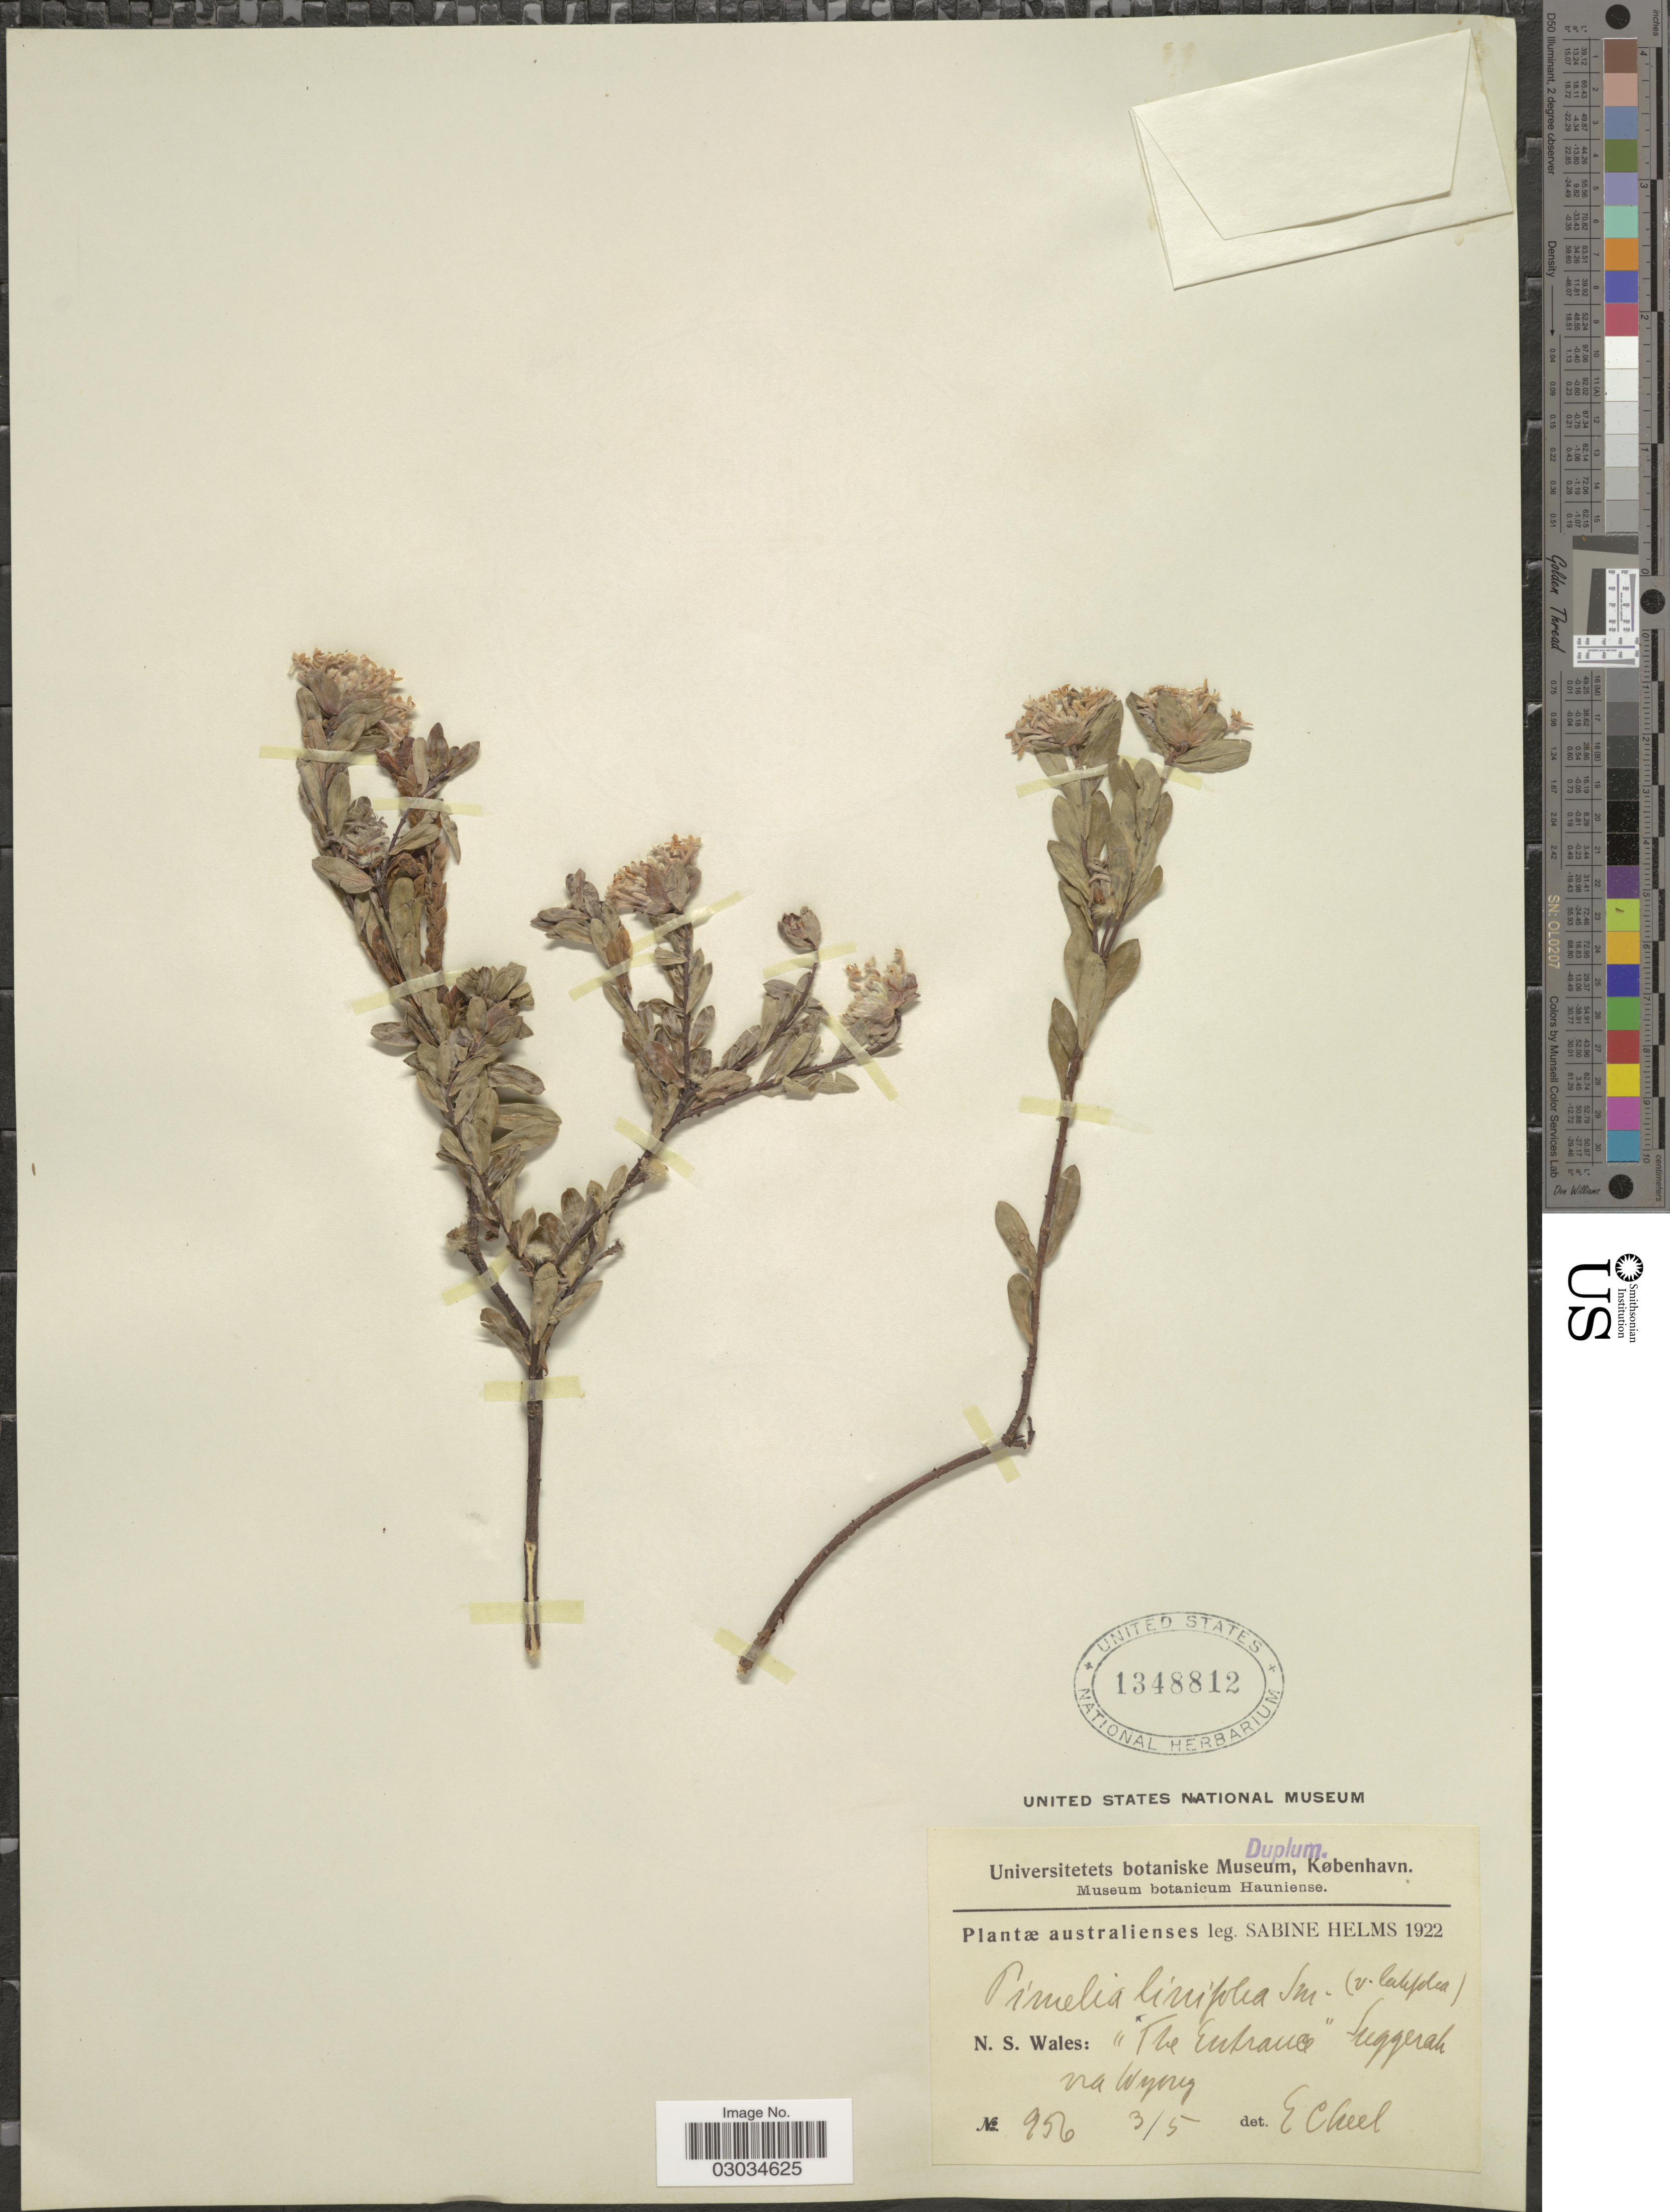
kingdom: Plantae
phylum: Tracheophyta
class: Magnoliopsida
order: Malvales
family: Thymelaeaceae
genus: Pimelea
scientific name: Pimelea linifolia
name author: Sm.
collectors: S. Helms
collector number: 956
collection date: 1922-05-03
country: Australia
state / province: New South Wales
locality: N.S. Wales: "The Entrance" Tuggerah via Wyong.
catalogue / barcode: US 1348812